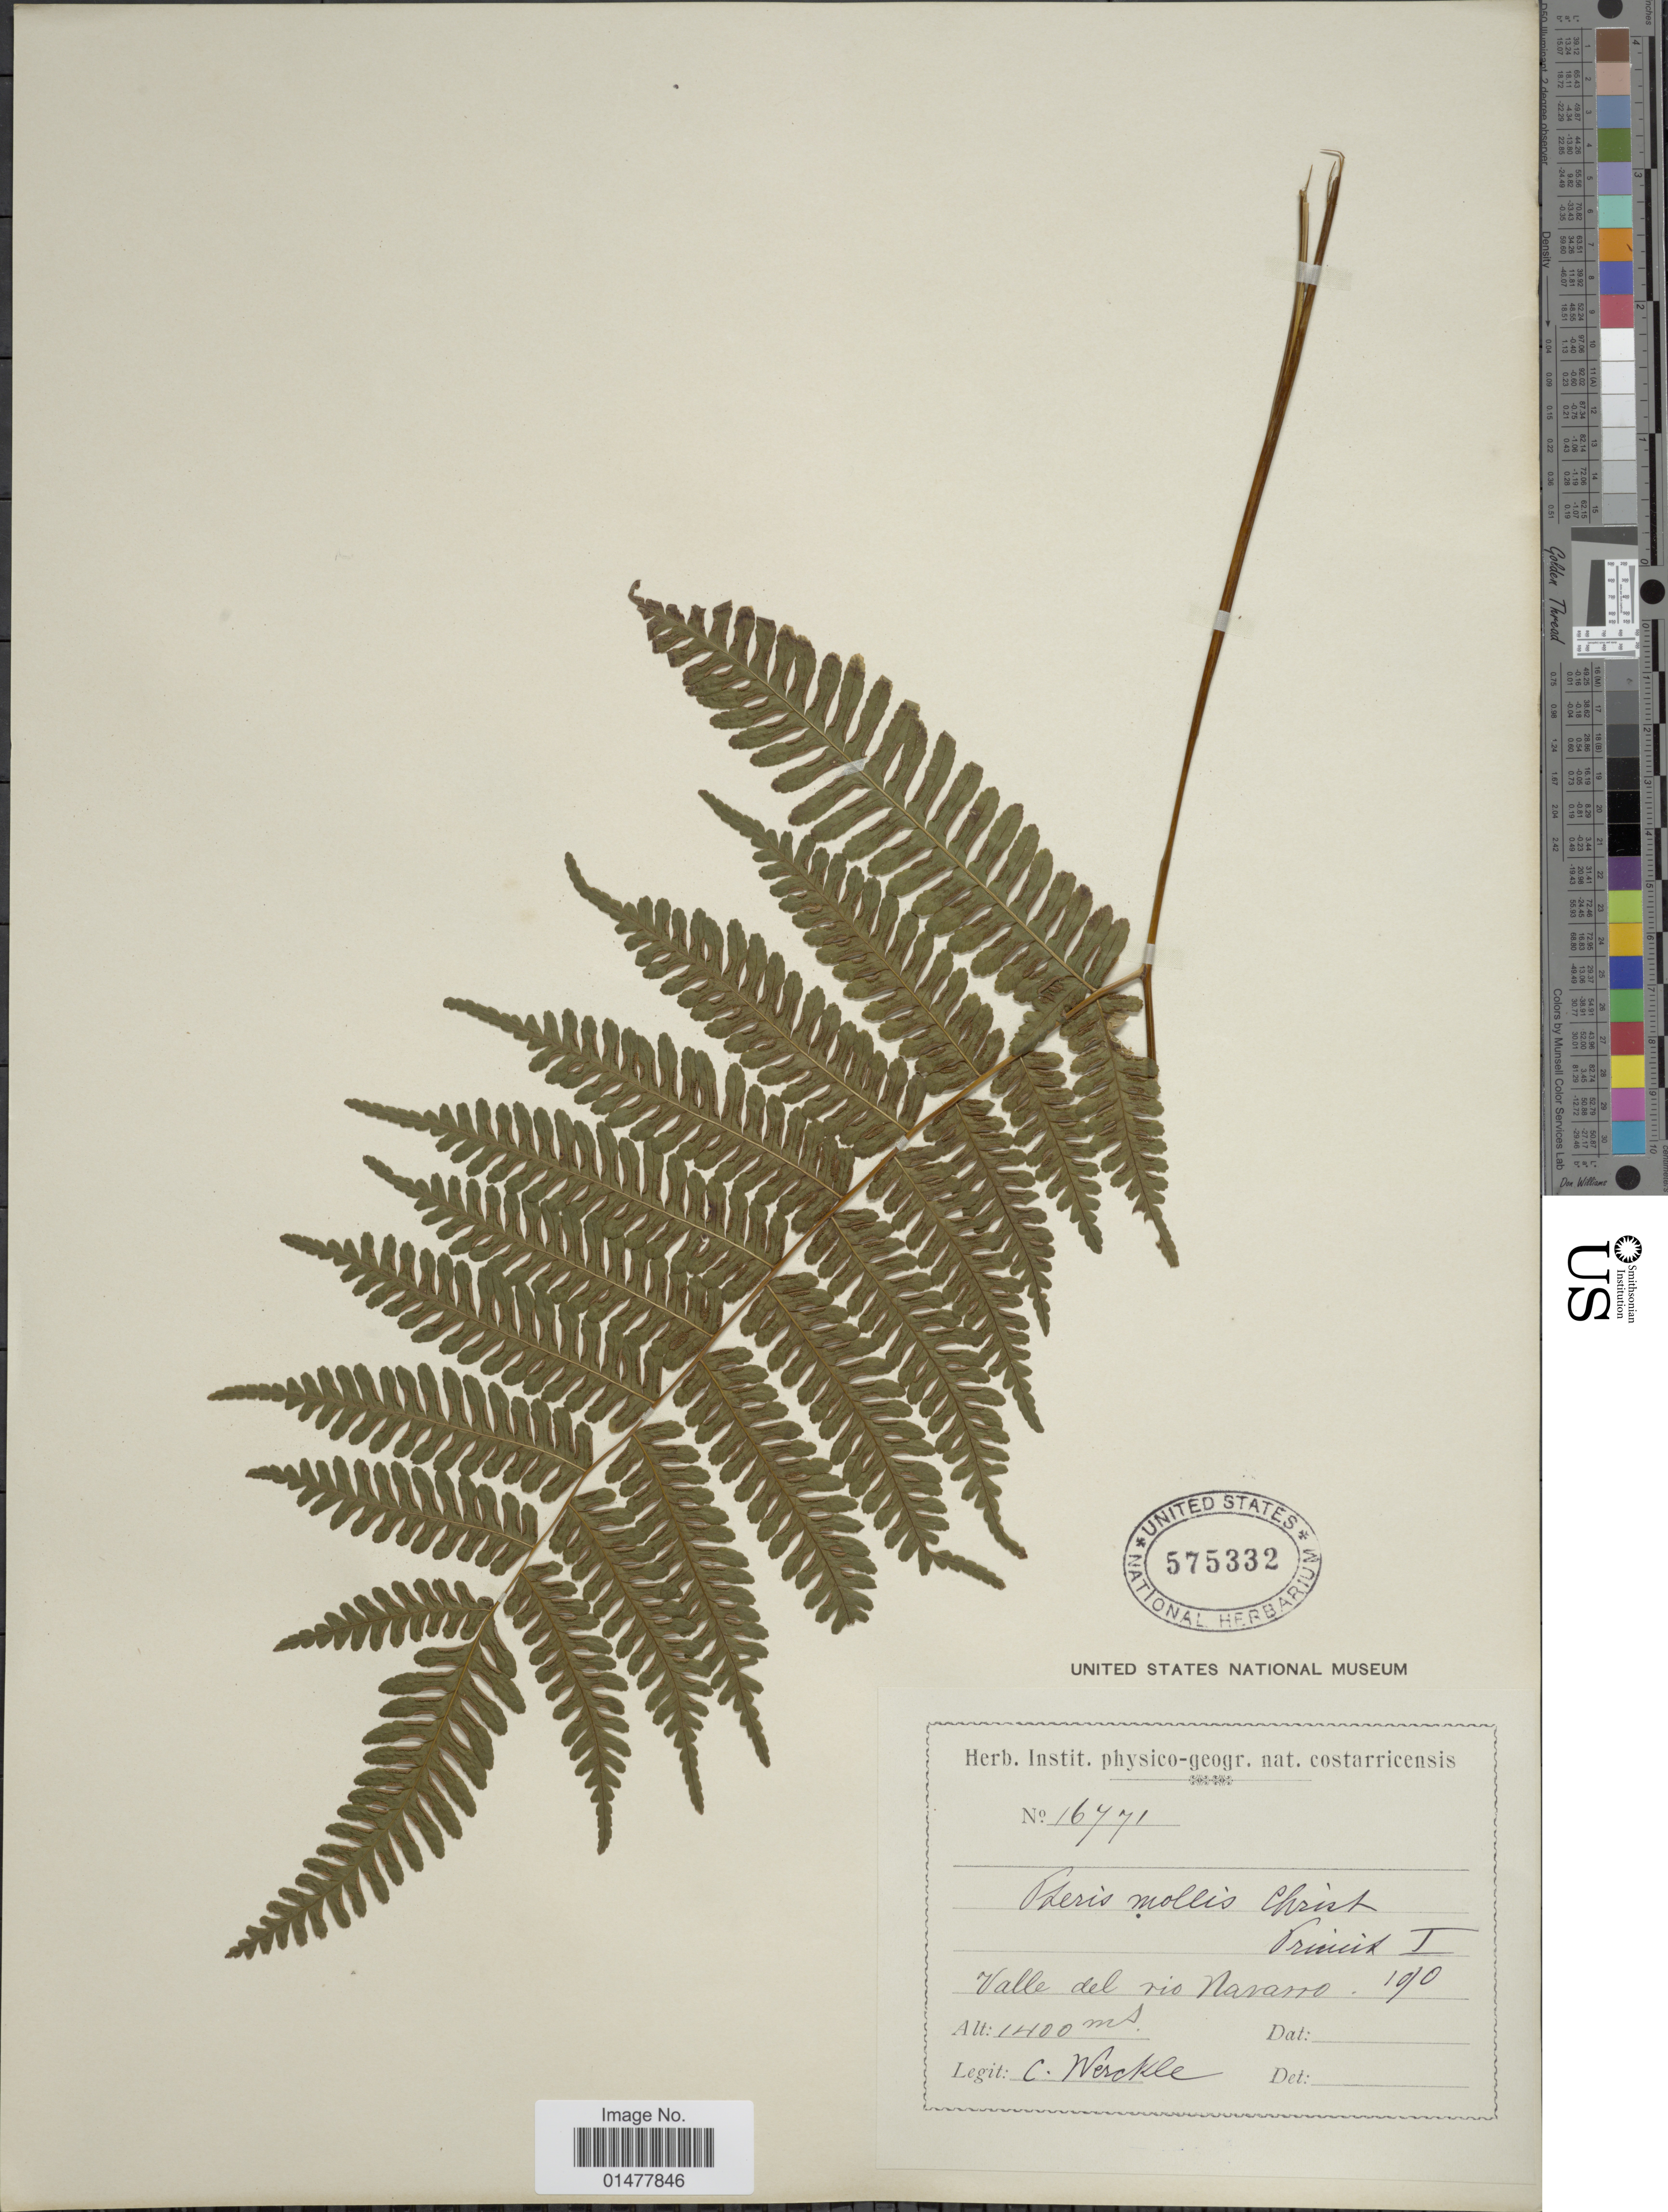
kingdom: Plantae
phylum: Tracheophyta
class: Polypodiopsida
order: Polypodiales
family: Pteridaceae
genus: Pteris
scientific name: Pteris muricella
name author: Fée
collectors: C. Wercklé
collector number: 16771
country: Costa Rica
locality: Valle del Rio Navarro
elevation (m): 1400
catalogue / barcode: US 575332